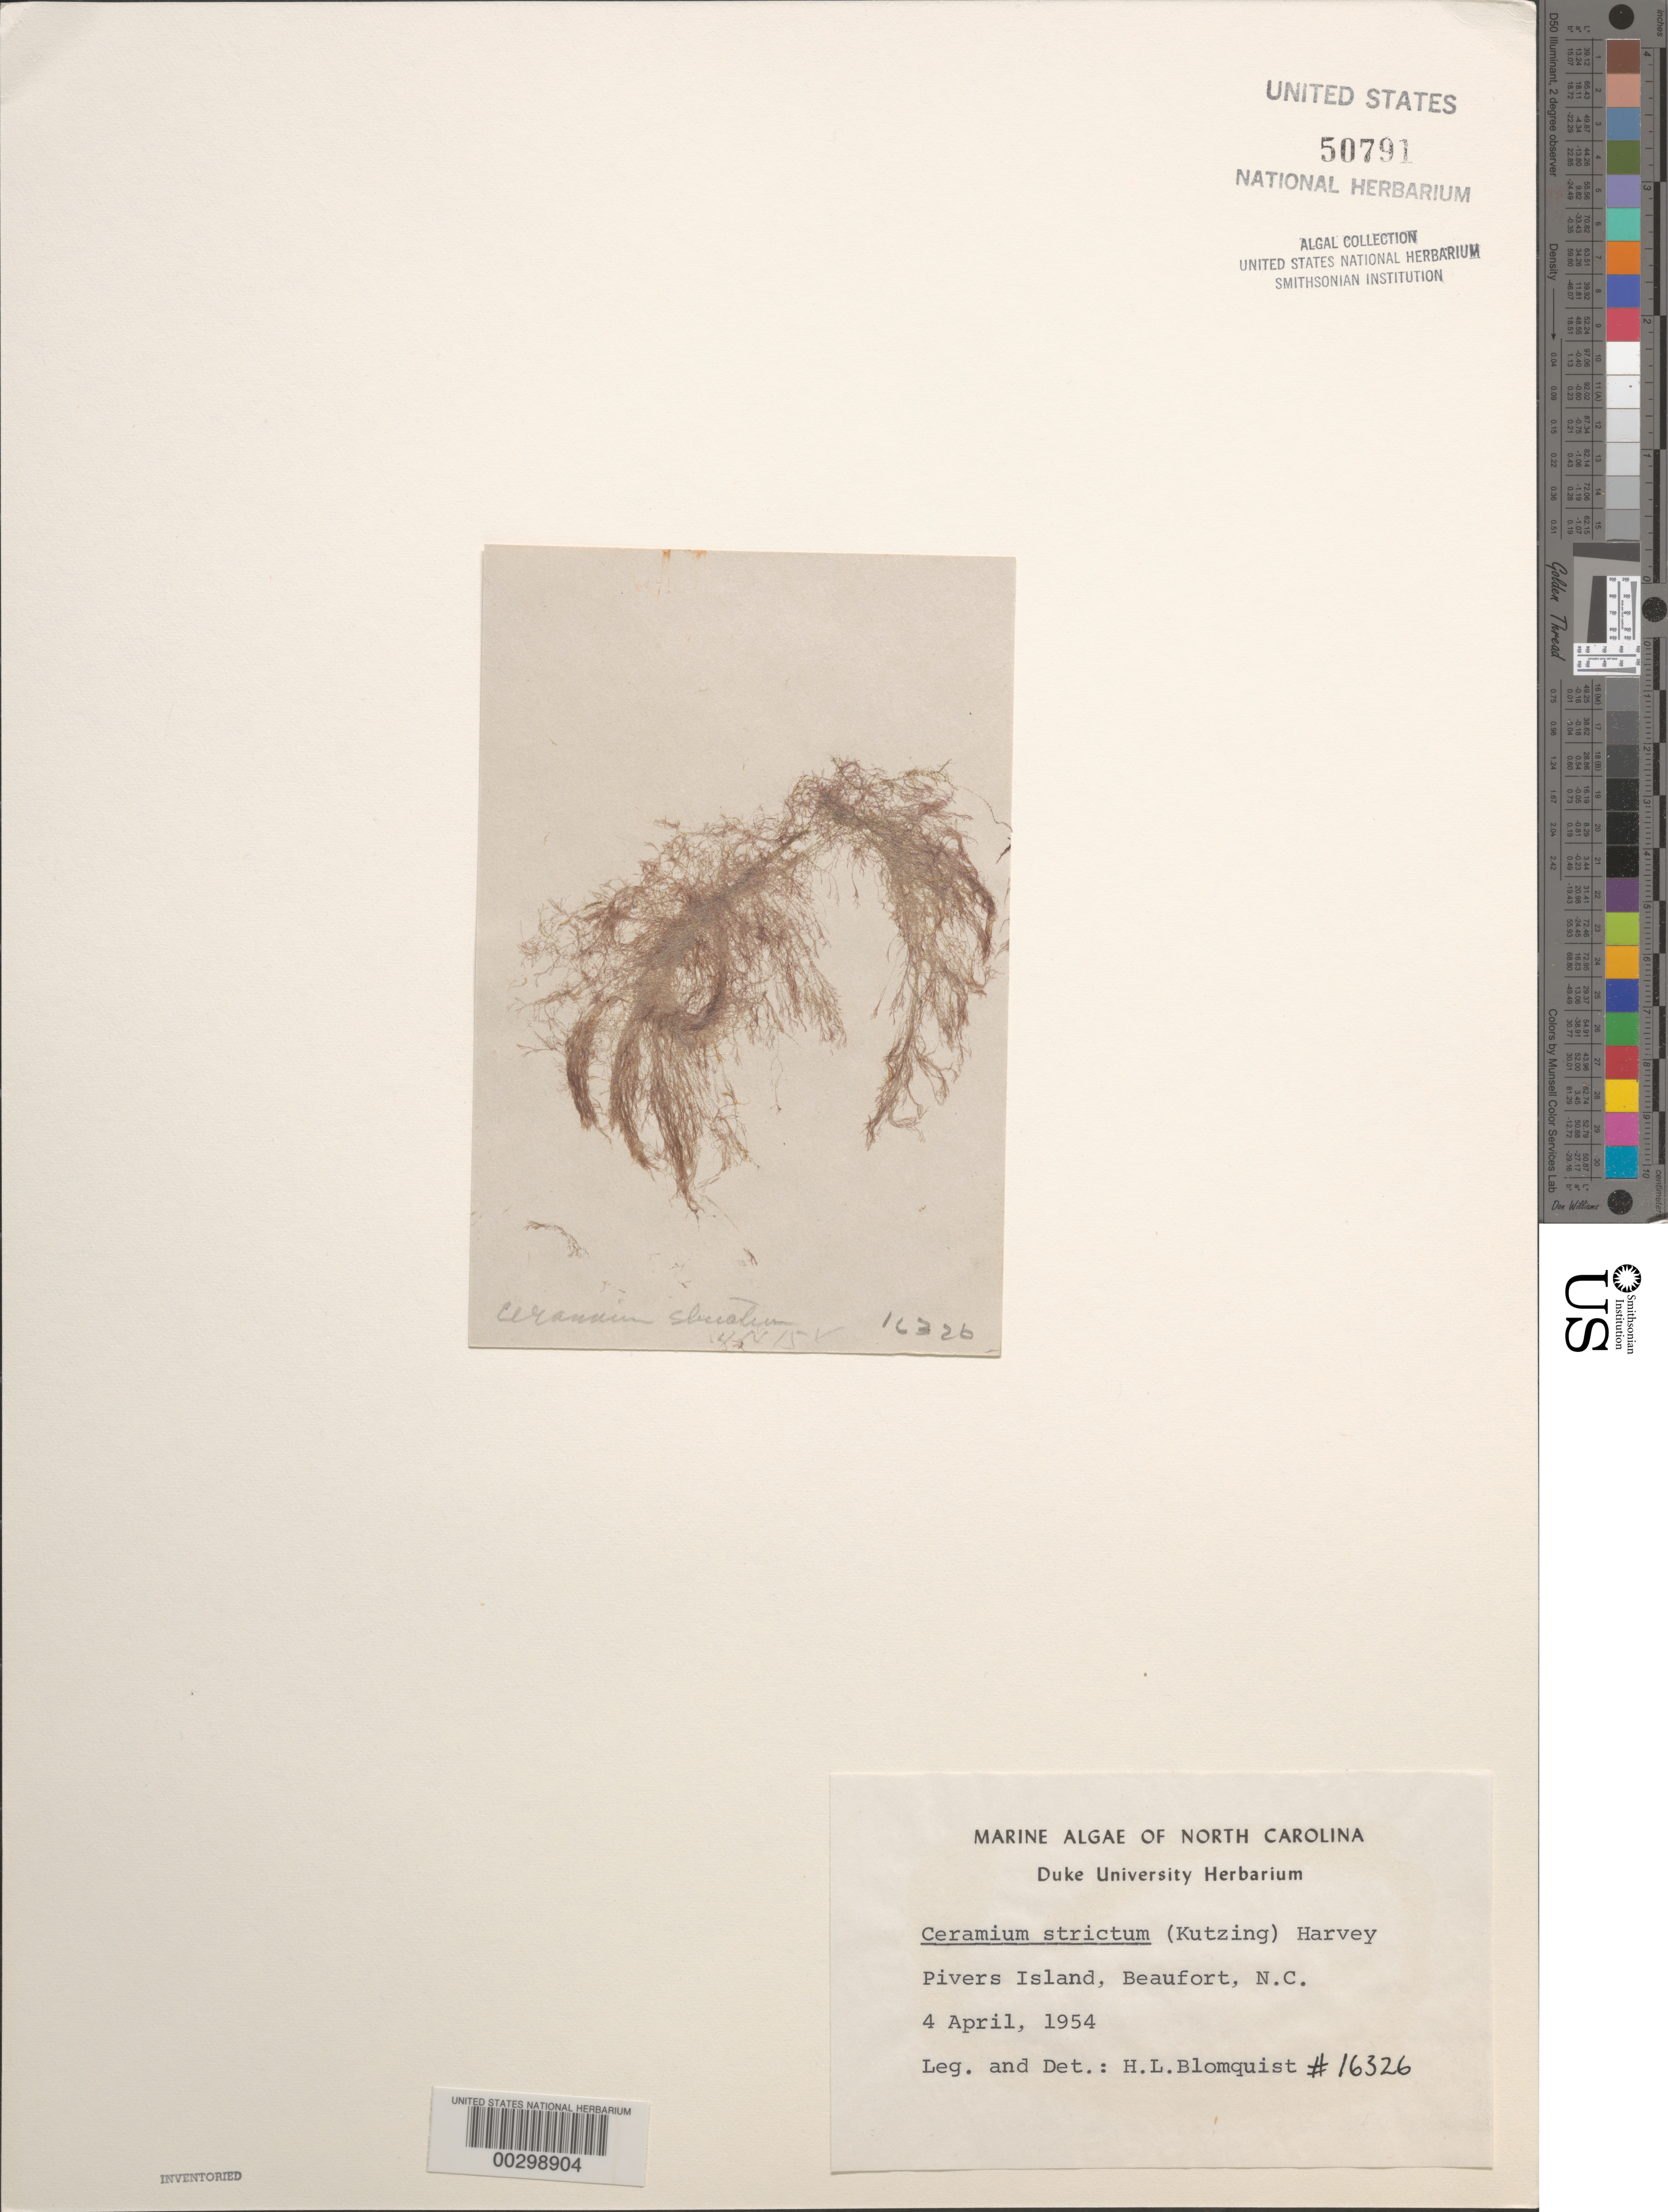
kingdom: Plantae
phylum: Rhodophyta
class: Florideophyceae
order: Ceramiales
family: Ceramiaceae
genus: Ceramium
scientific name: Ceramium strictum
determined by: Blomquist, H. L.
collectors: H. Blomquist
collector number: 16326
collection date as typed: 04 Apr 1954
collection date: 1954-04-04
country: United States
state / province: North Carolina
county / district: Carteret County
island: Pivers Island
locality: Beaufort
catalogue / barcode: US 50791